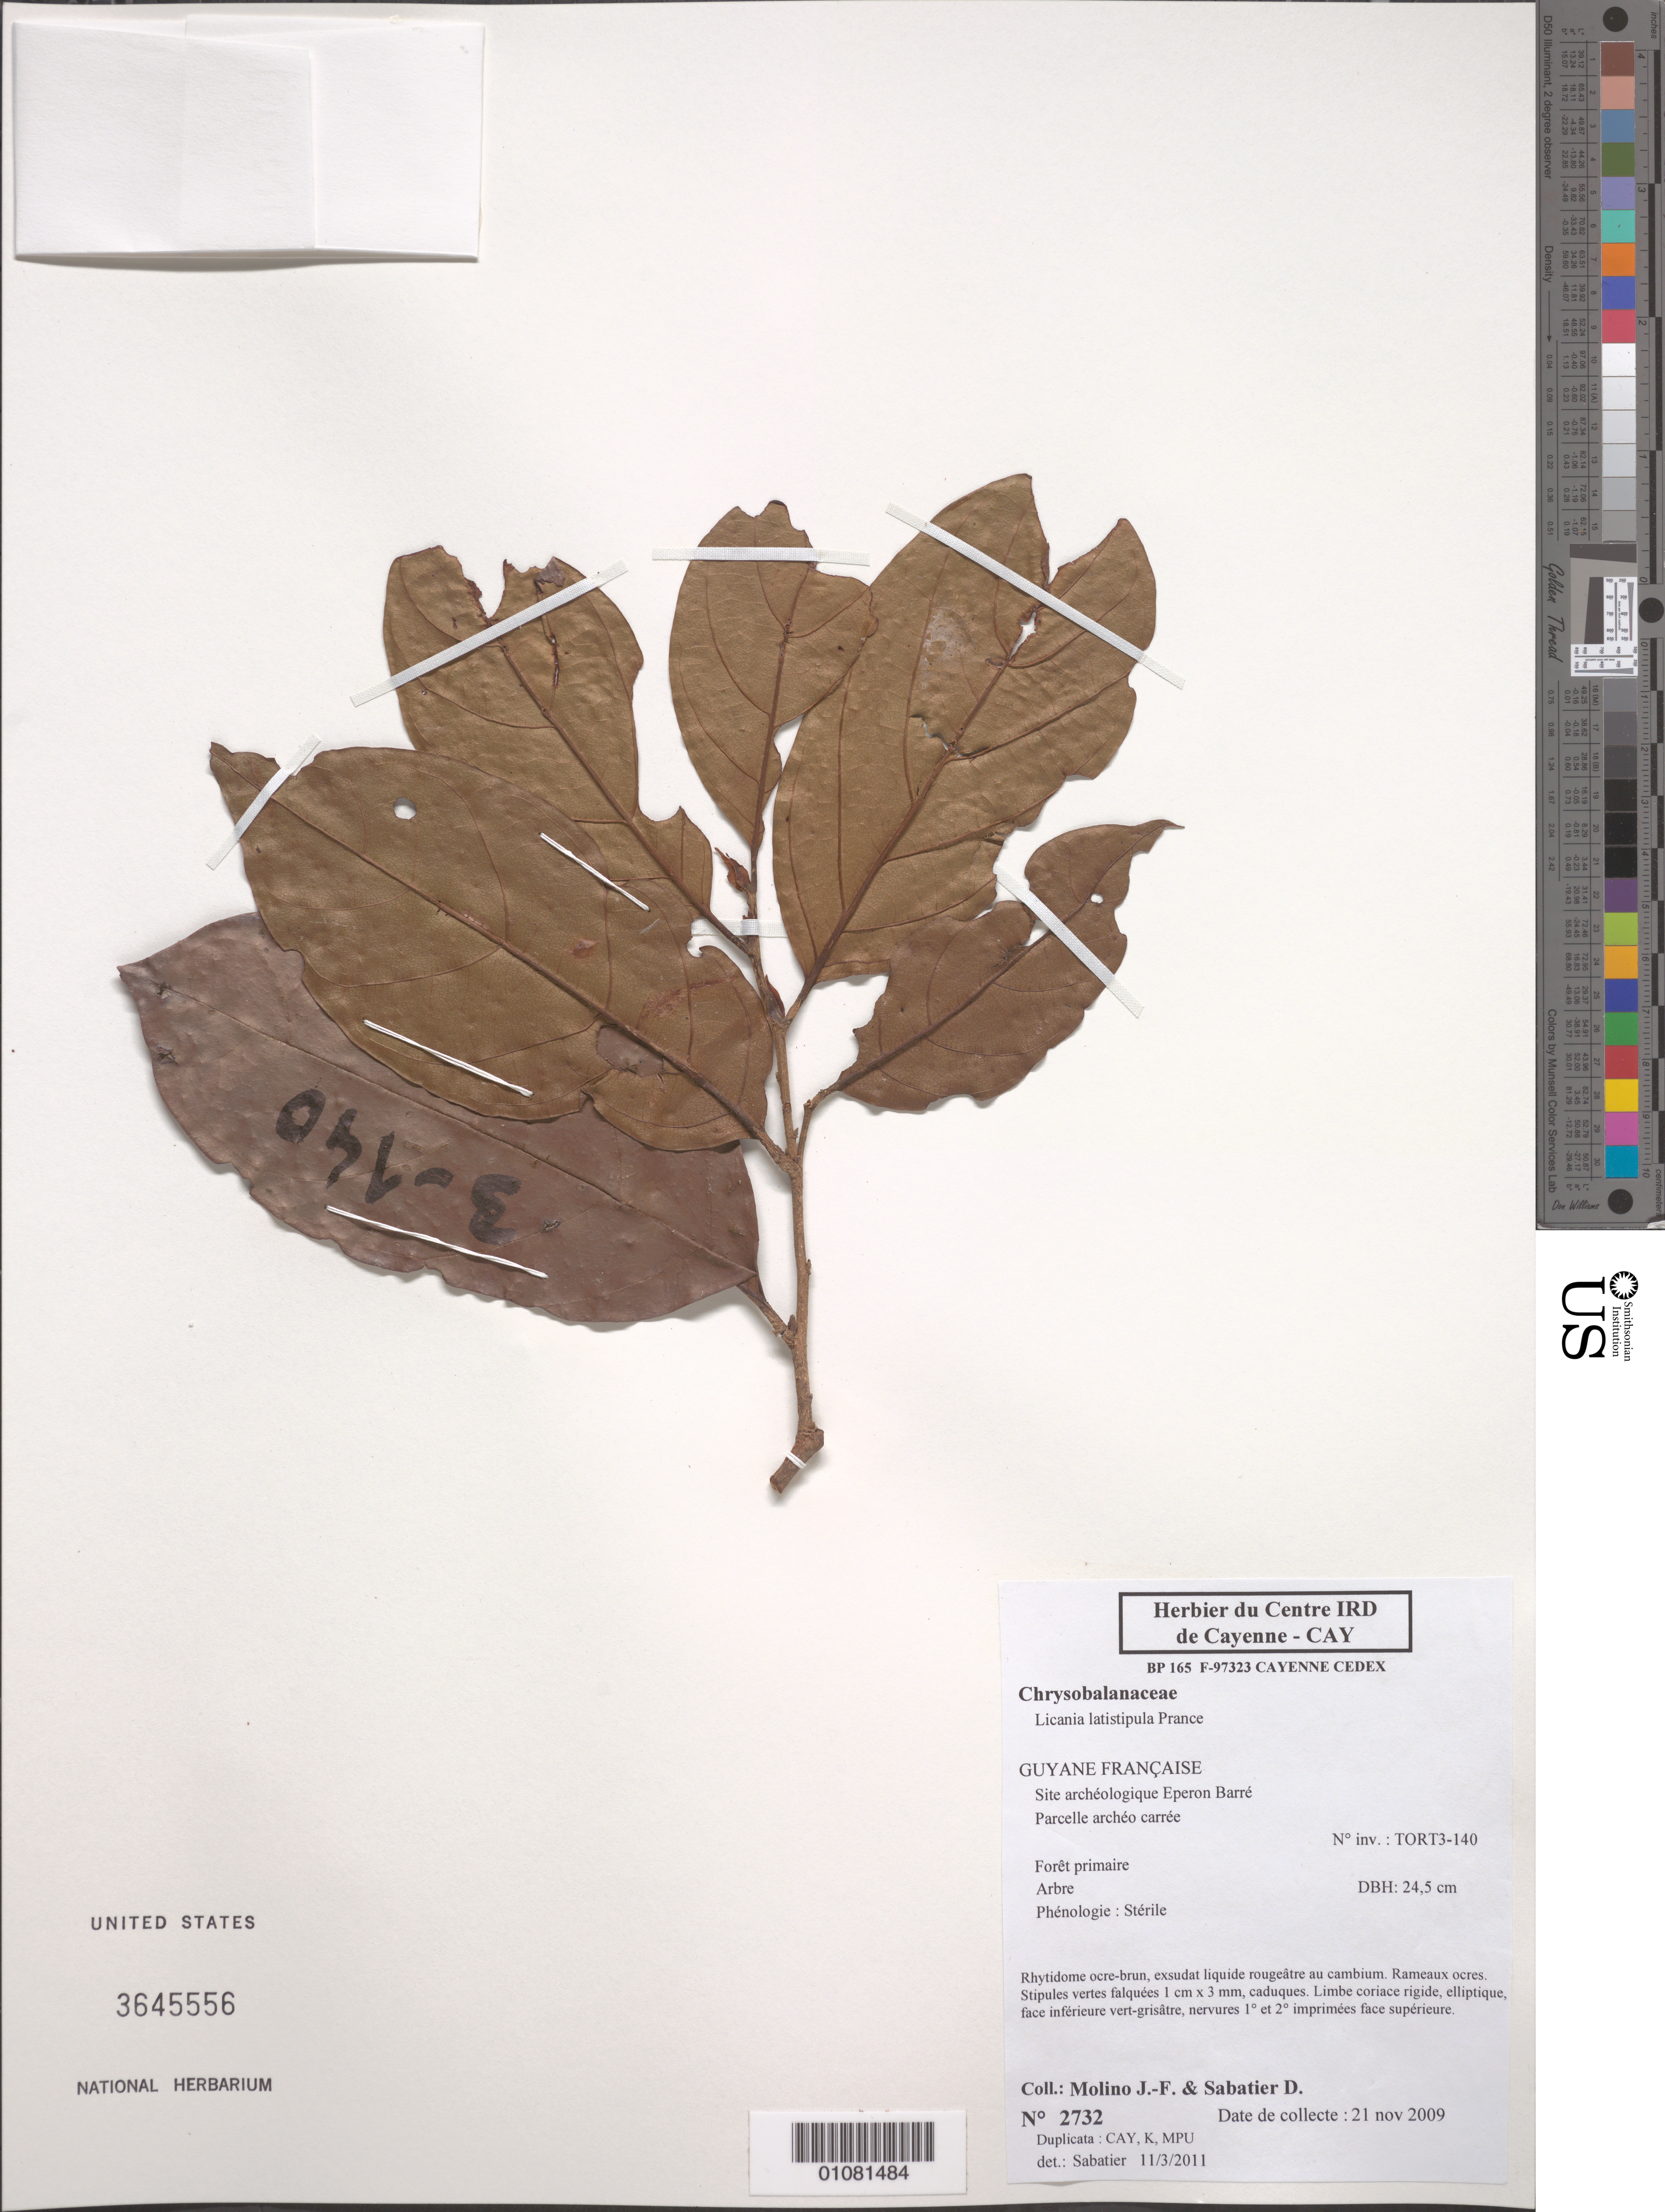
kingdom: Plantae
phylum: Tracheophyta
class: Magnoliopsida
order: Malpighiales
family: Chrysobalanaceae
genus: Hymenopus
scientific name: Hymenopus latistipulus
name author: (Prance) Sothers & Prance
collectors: J. Molino & D. Sabatier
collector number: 2732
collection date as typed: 21-Nov-09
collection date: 2009-11-21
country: French Guiana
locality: Site archeologique Eperon Barré, parcelle archéo carrée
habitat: Foret primaire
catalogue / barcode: US 3645556